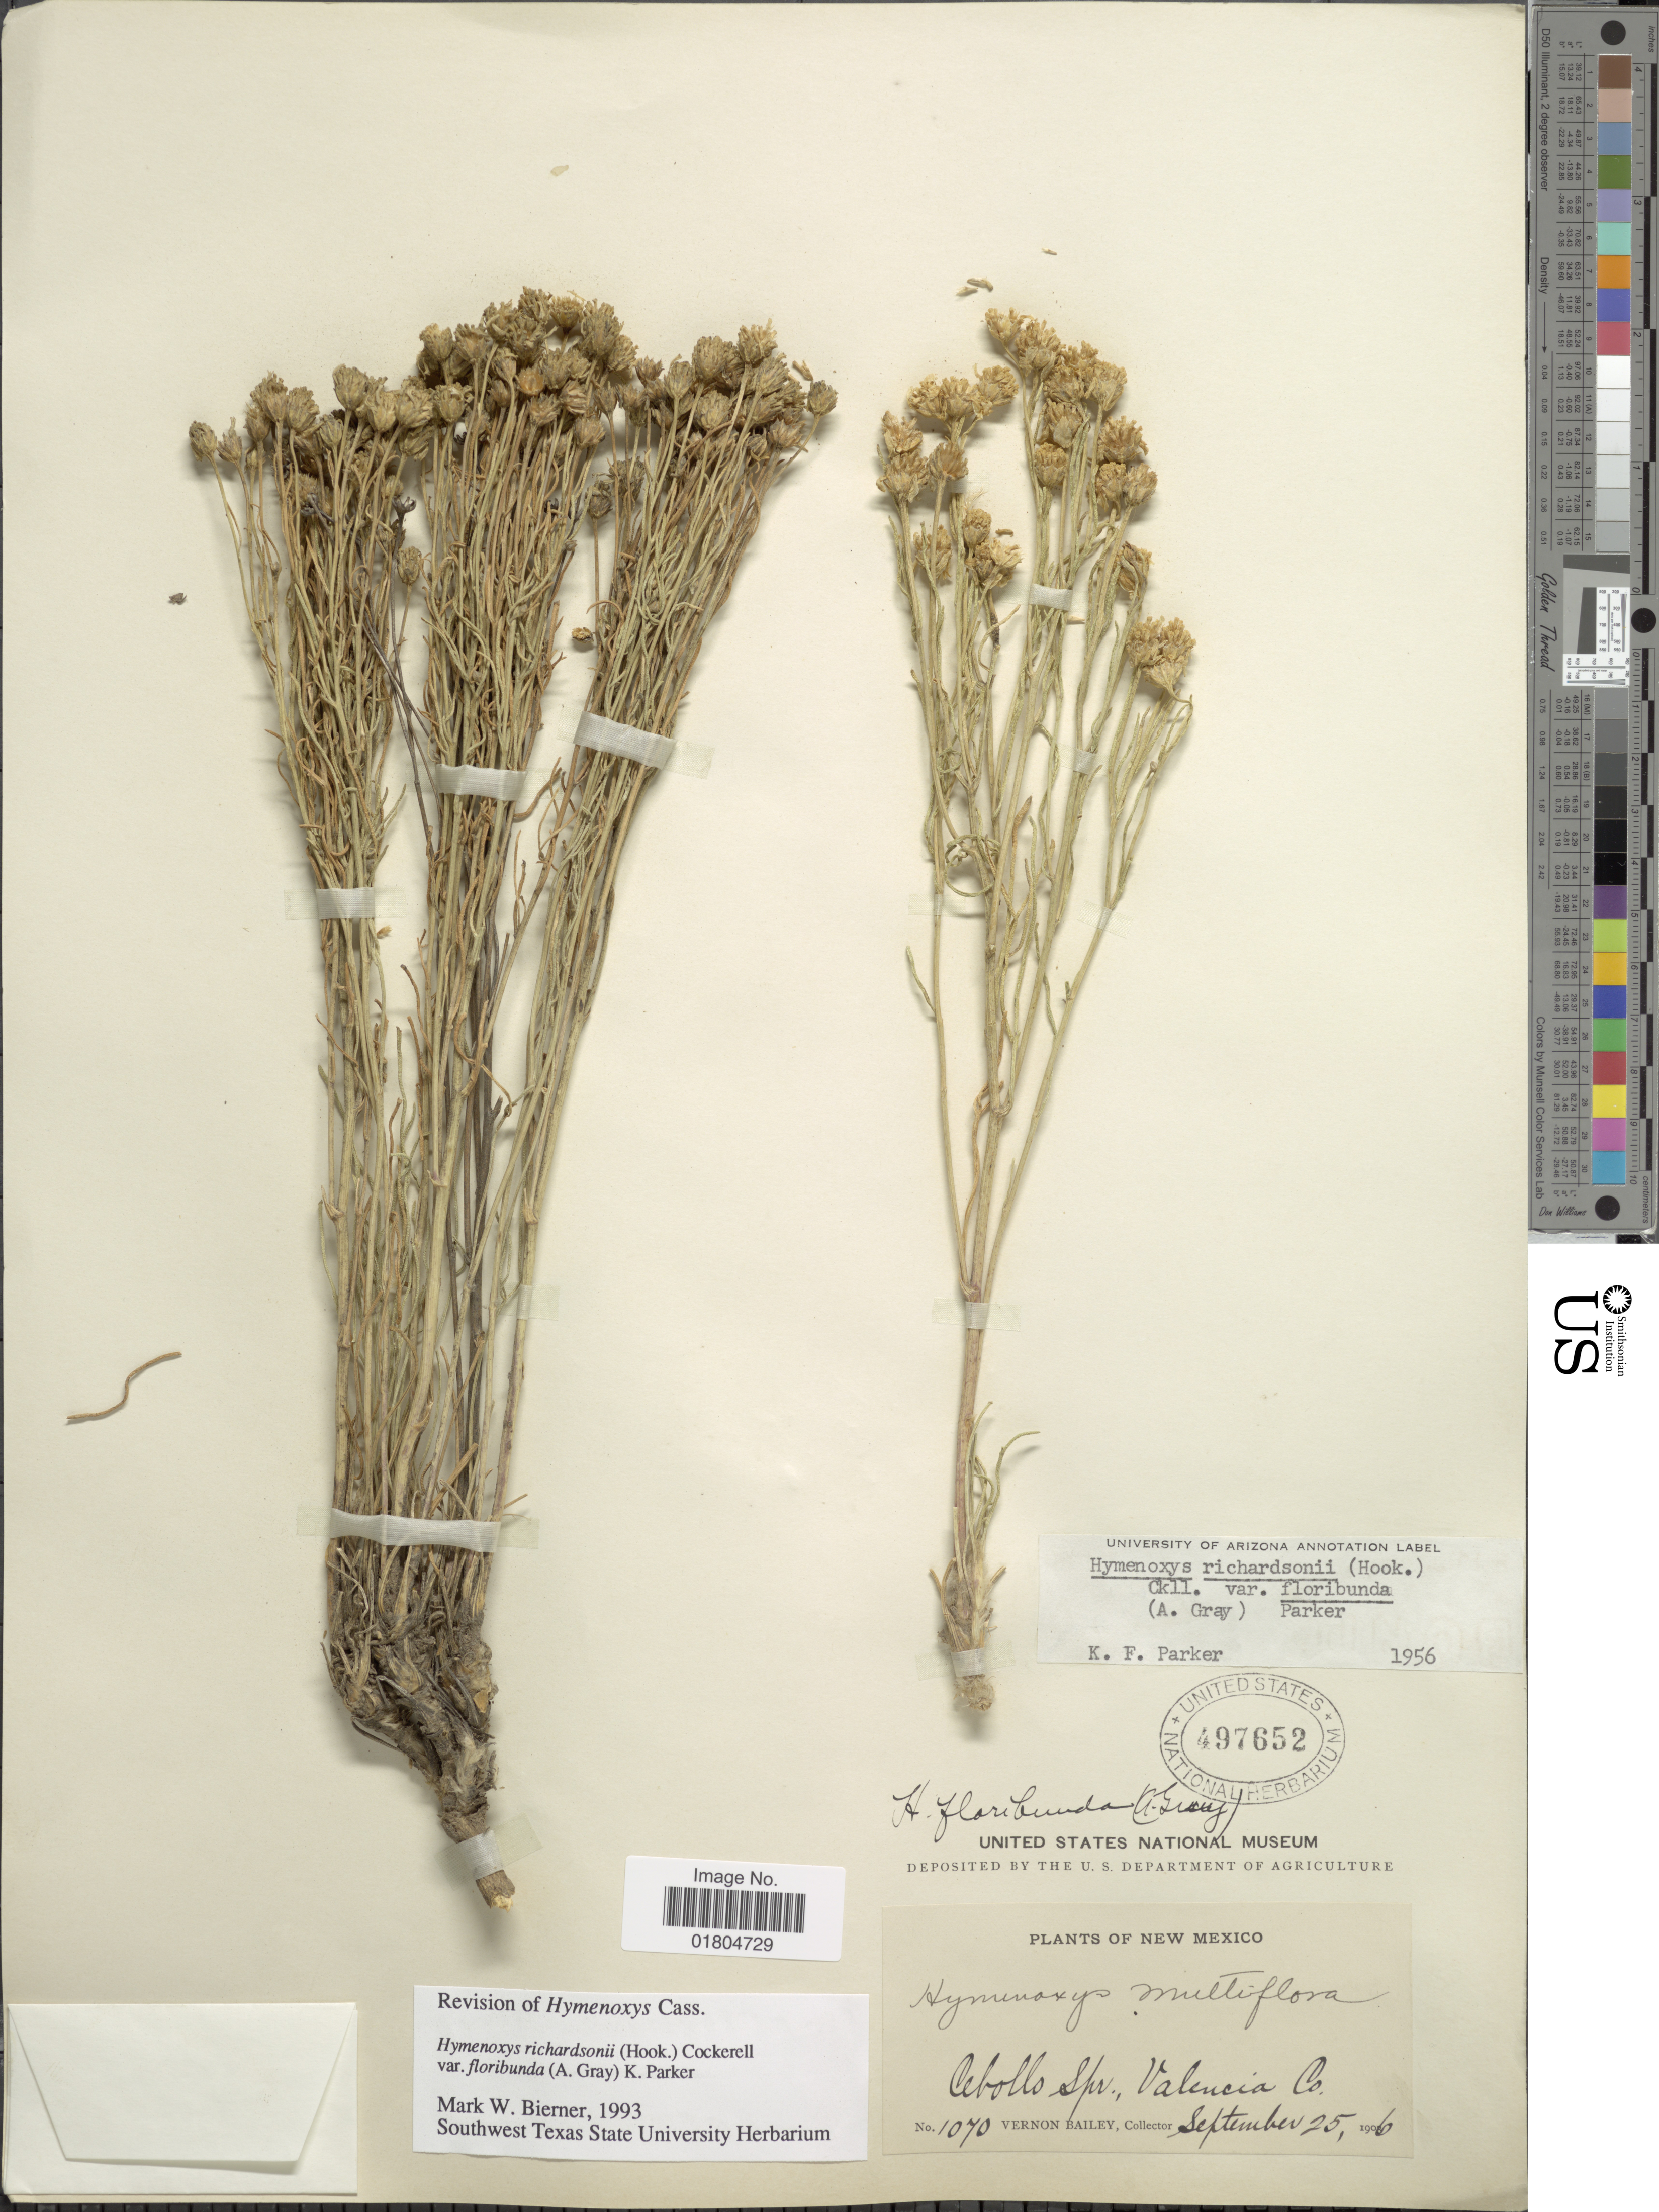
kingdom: Plantae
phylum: Tracheophyta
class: Magnoliopsida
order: Asterales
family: Asteraceae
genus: Hymenoxys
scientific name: Hymenoxys richardsonii var. floribunda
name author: (A. Gray) K.F. Parker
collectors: V. O. Bailey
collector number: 1070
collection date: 1906-09-25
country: United States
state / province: New Mexico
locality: Cebollo Spr., Valencio Co.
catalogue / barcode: US 497652